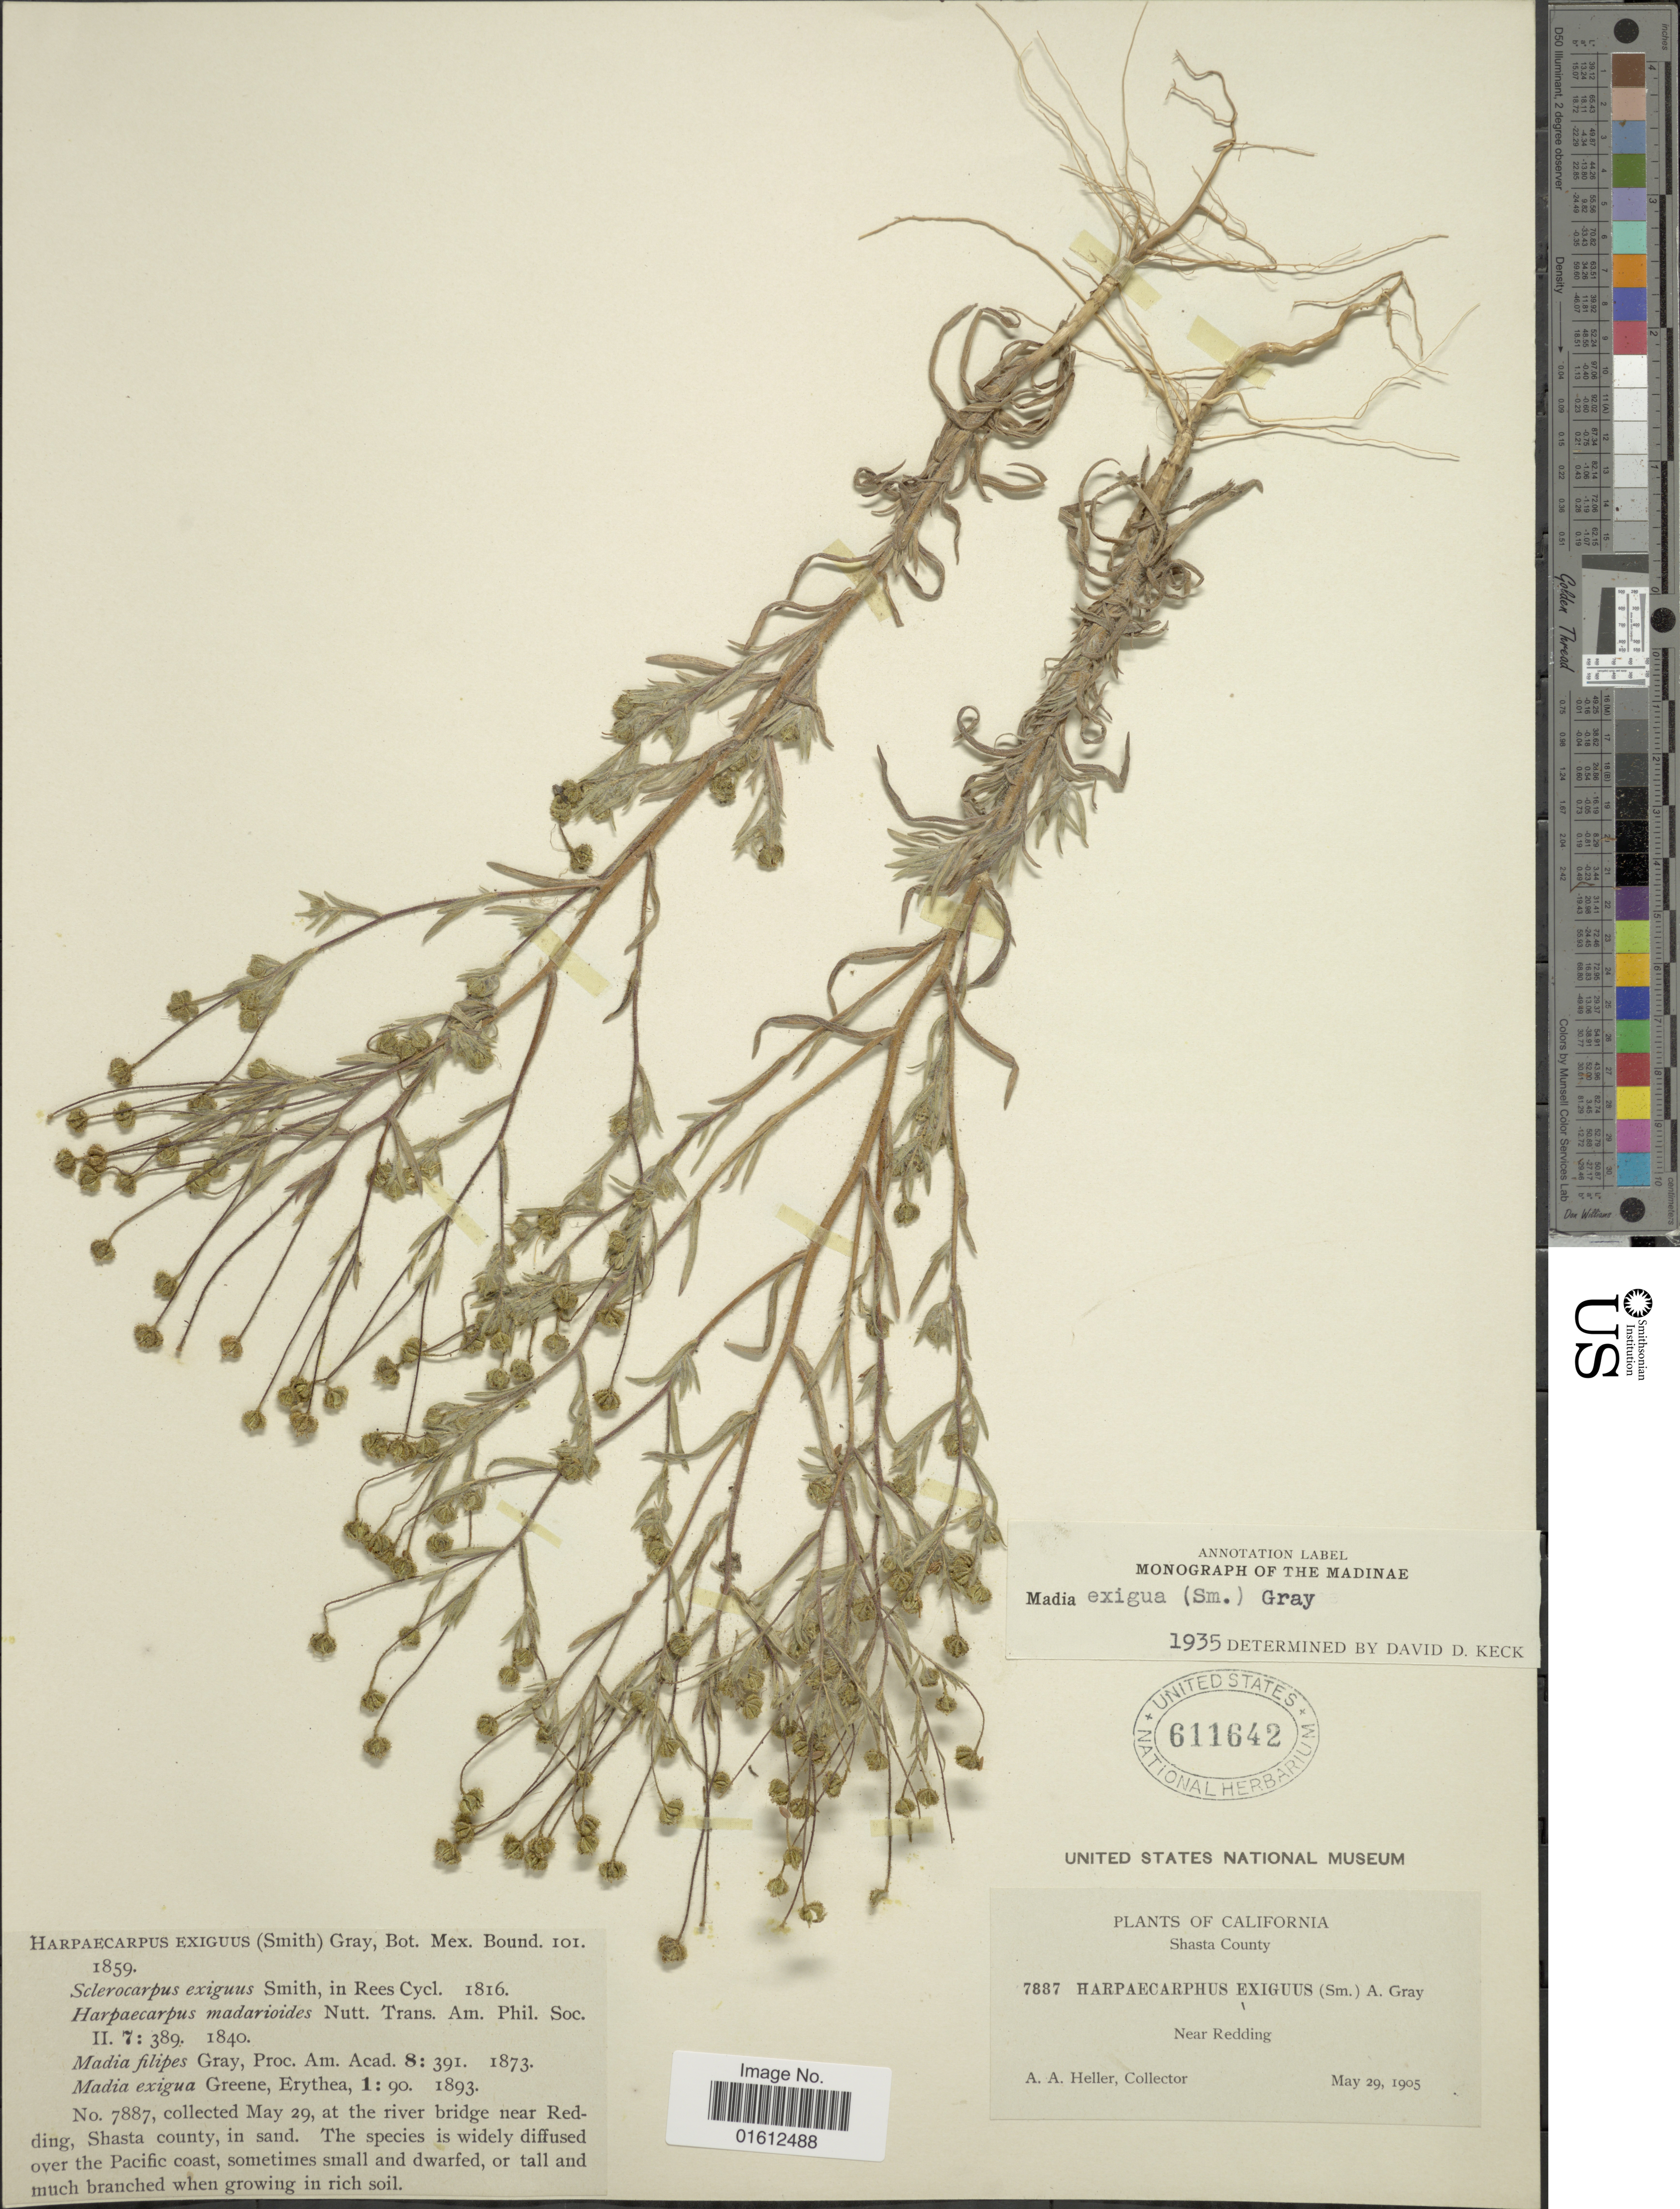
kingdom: Plantae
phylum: Tracheophyta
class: Magnoliopsida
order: Asterales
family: Asteraceae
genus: Madia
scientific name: Madia exigua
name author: (Sm.) A. Gray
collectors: A. A. Heller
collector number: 7887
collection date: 1905-05-29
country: United States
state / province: California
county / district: Shasta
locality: Shasta County. Near Redding.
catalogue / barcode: US 611642